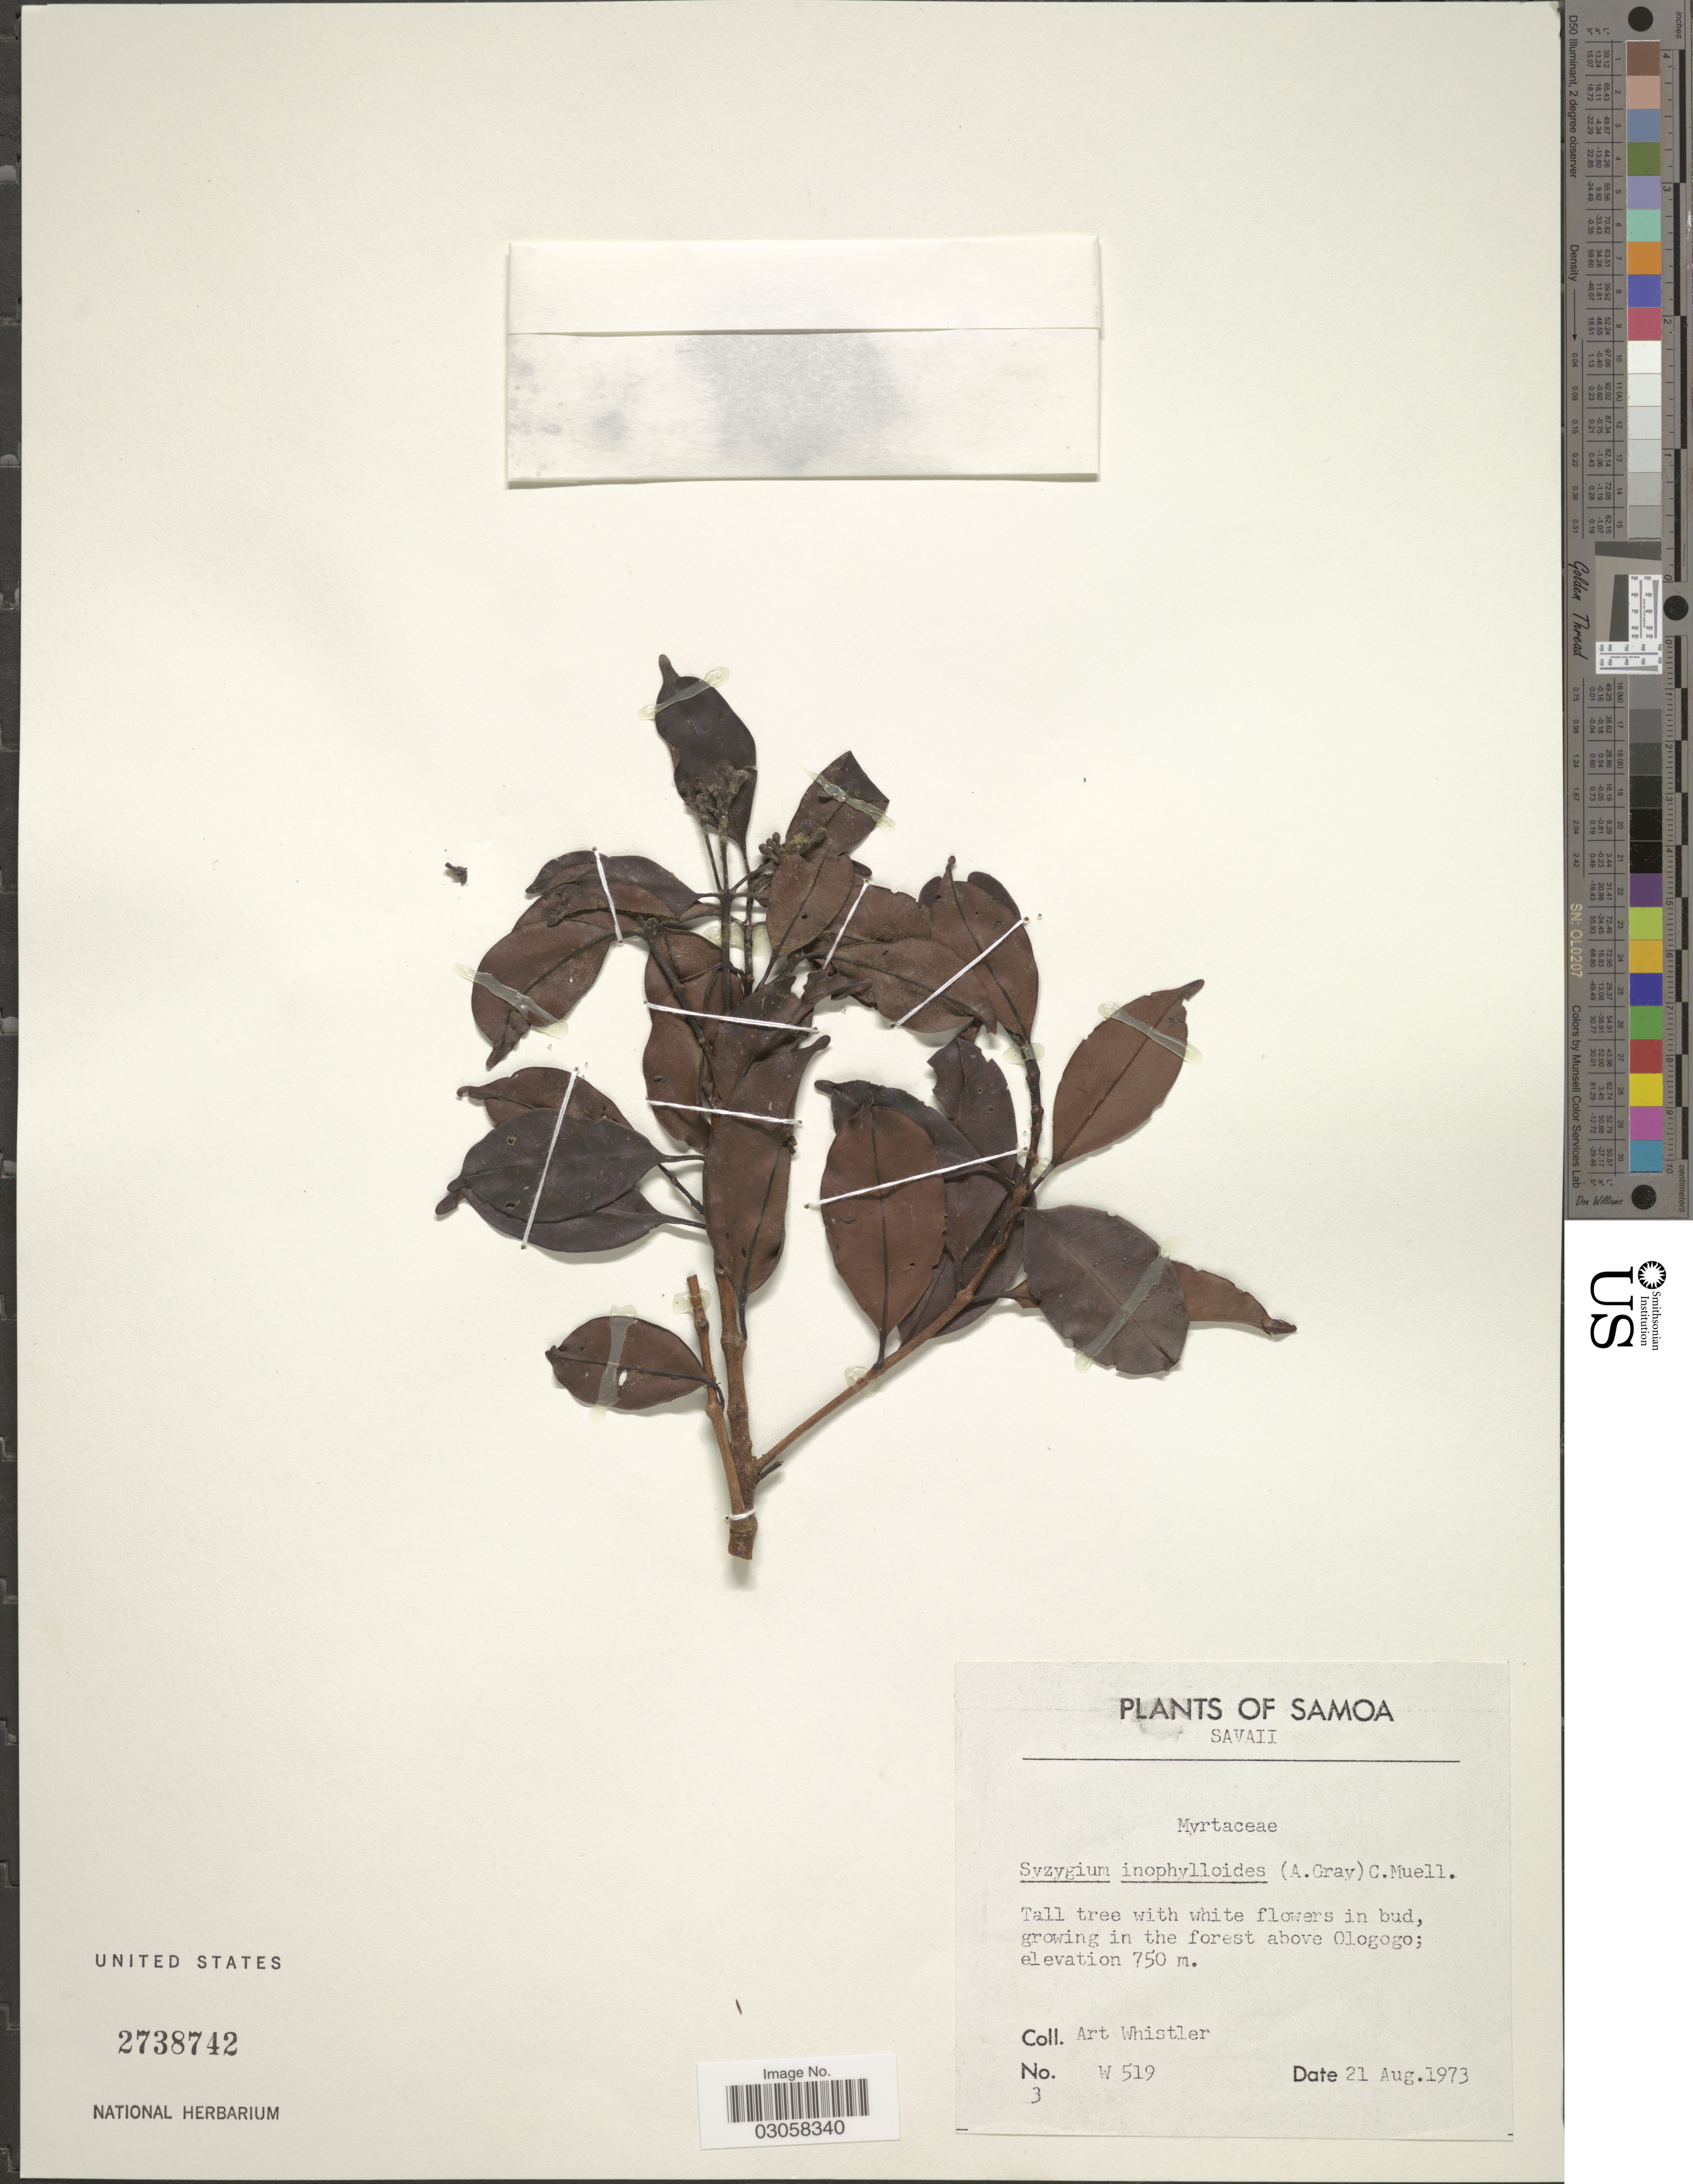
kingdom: Plantae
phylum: Tracheophyta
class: Magnoliopsida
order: Myrtales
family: Myrtaceae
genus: Syzygium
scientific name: Syzygium inophylloides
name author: (A. Gray) K. Müller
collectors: A. Whistler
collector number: W519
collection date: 1973-08-21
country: Samoa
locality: Samoa. Savaii. In the forest above Ologogo.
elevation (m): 750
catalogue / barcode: US 2738742